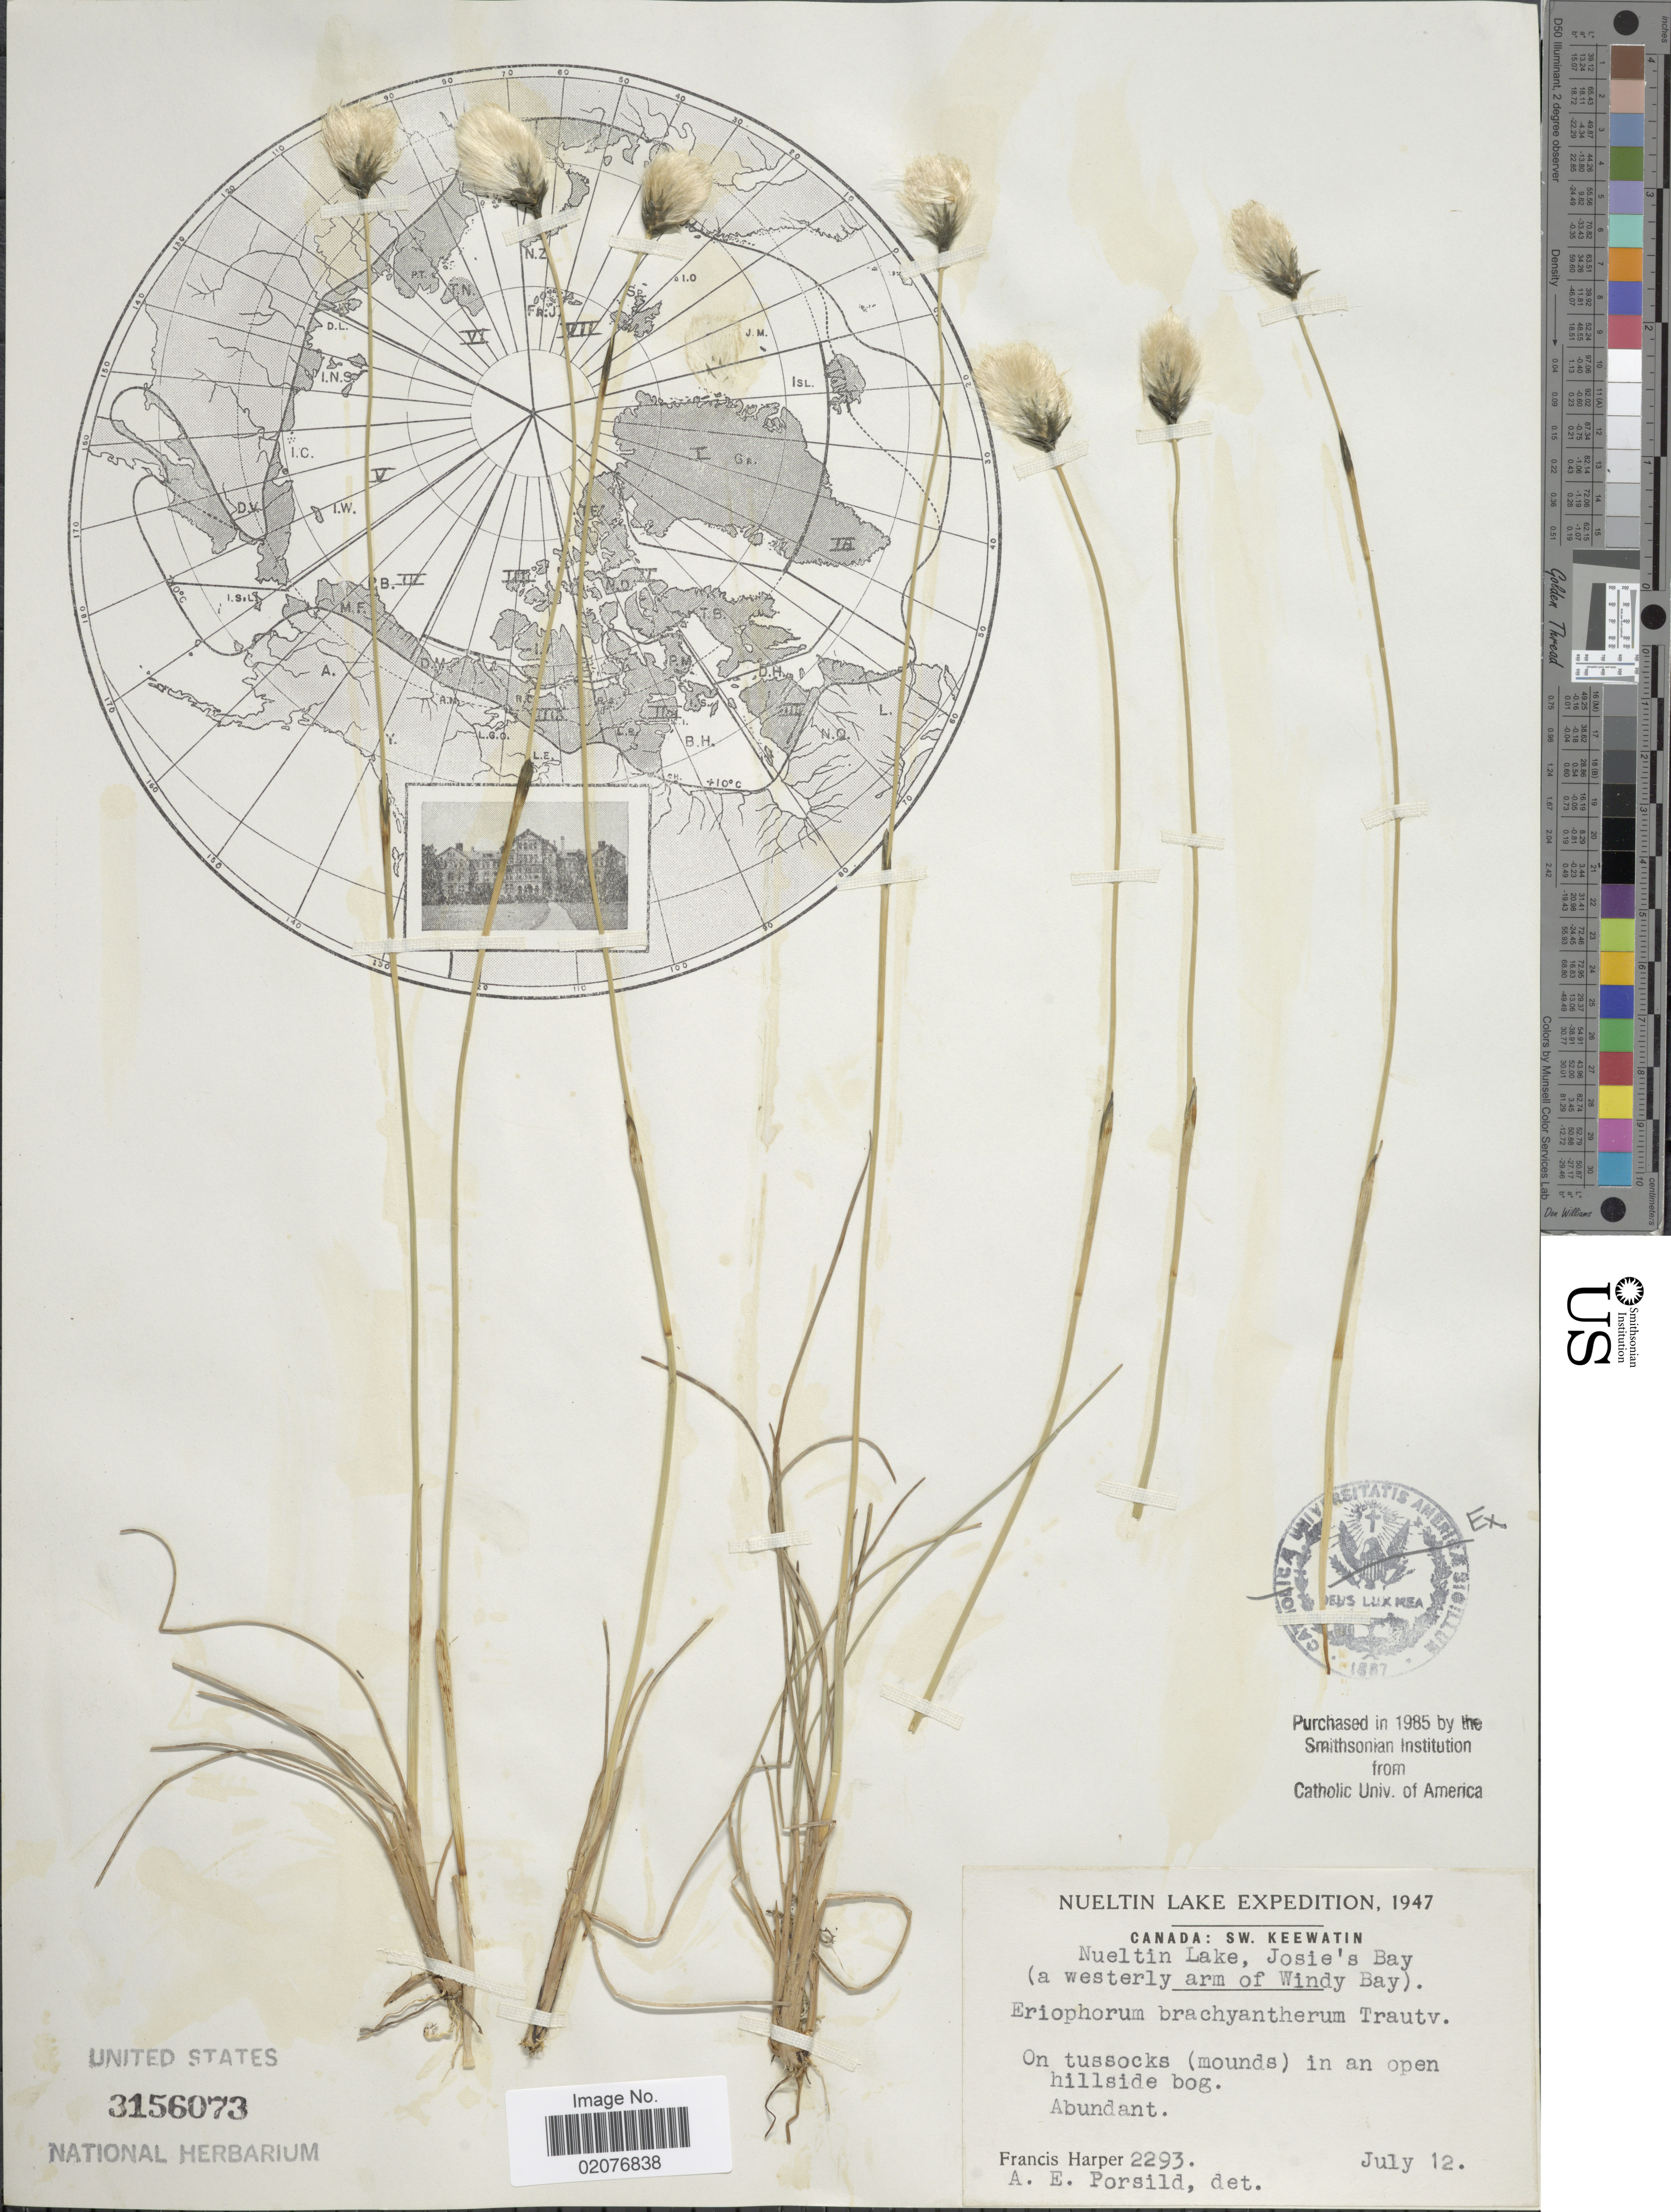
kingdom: Plantae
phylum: Tracheophyta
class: Liliopsida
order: Poales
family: Cyperaceae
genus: Eriophorum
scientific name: Eriophorum brachyantherum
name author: Trautv. & C.A. Mey.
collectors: F. Harper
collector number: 2293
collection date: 1947-07-12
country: Canada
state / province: Nunavut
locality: Nueltin Lake, SW Keewatin, Nueltin Lake, Josie's Bay (a westerly arm of Windy Bay), On tussocks (mounds) in an open hillside bog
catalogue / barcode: US 3156073